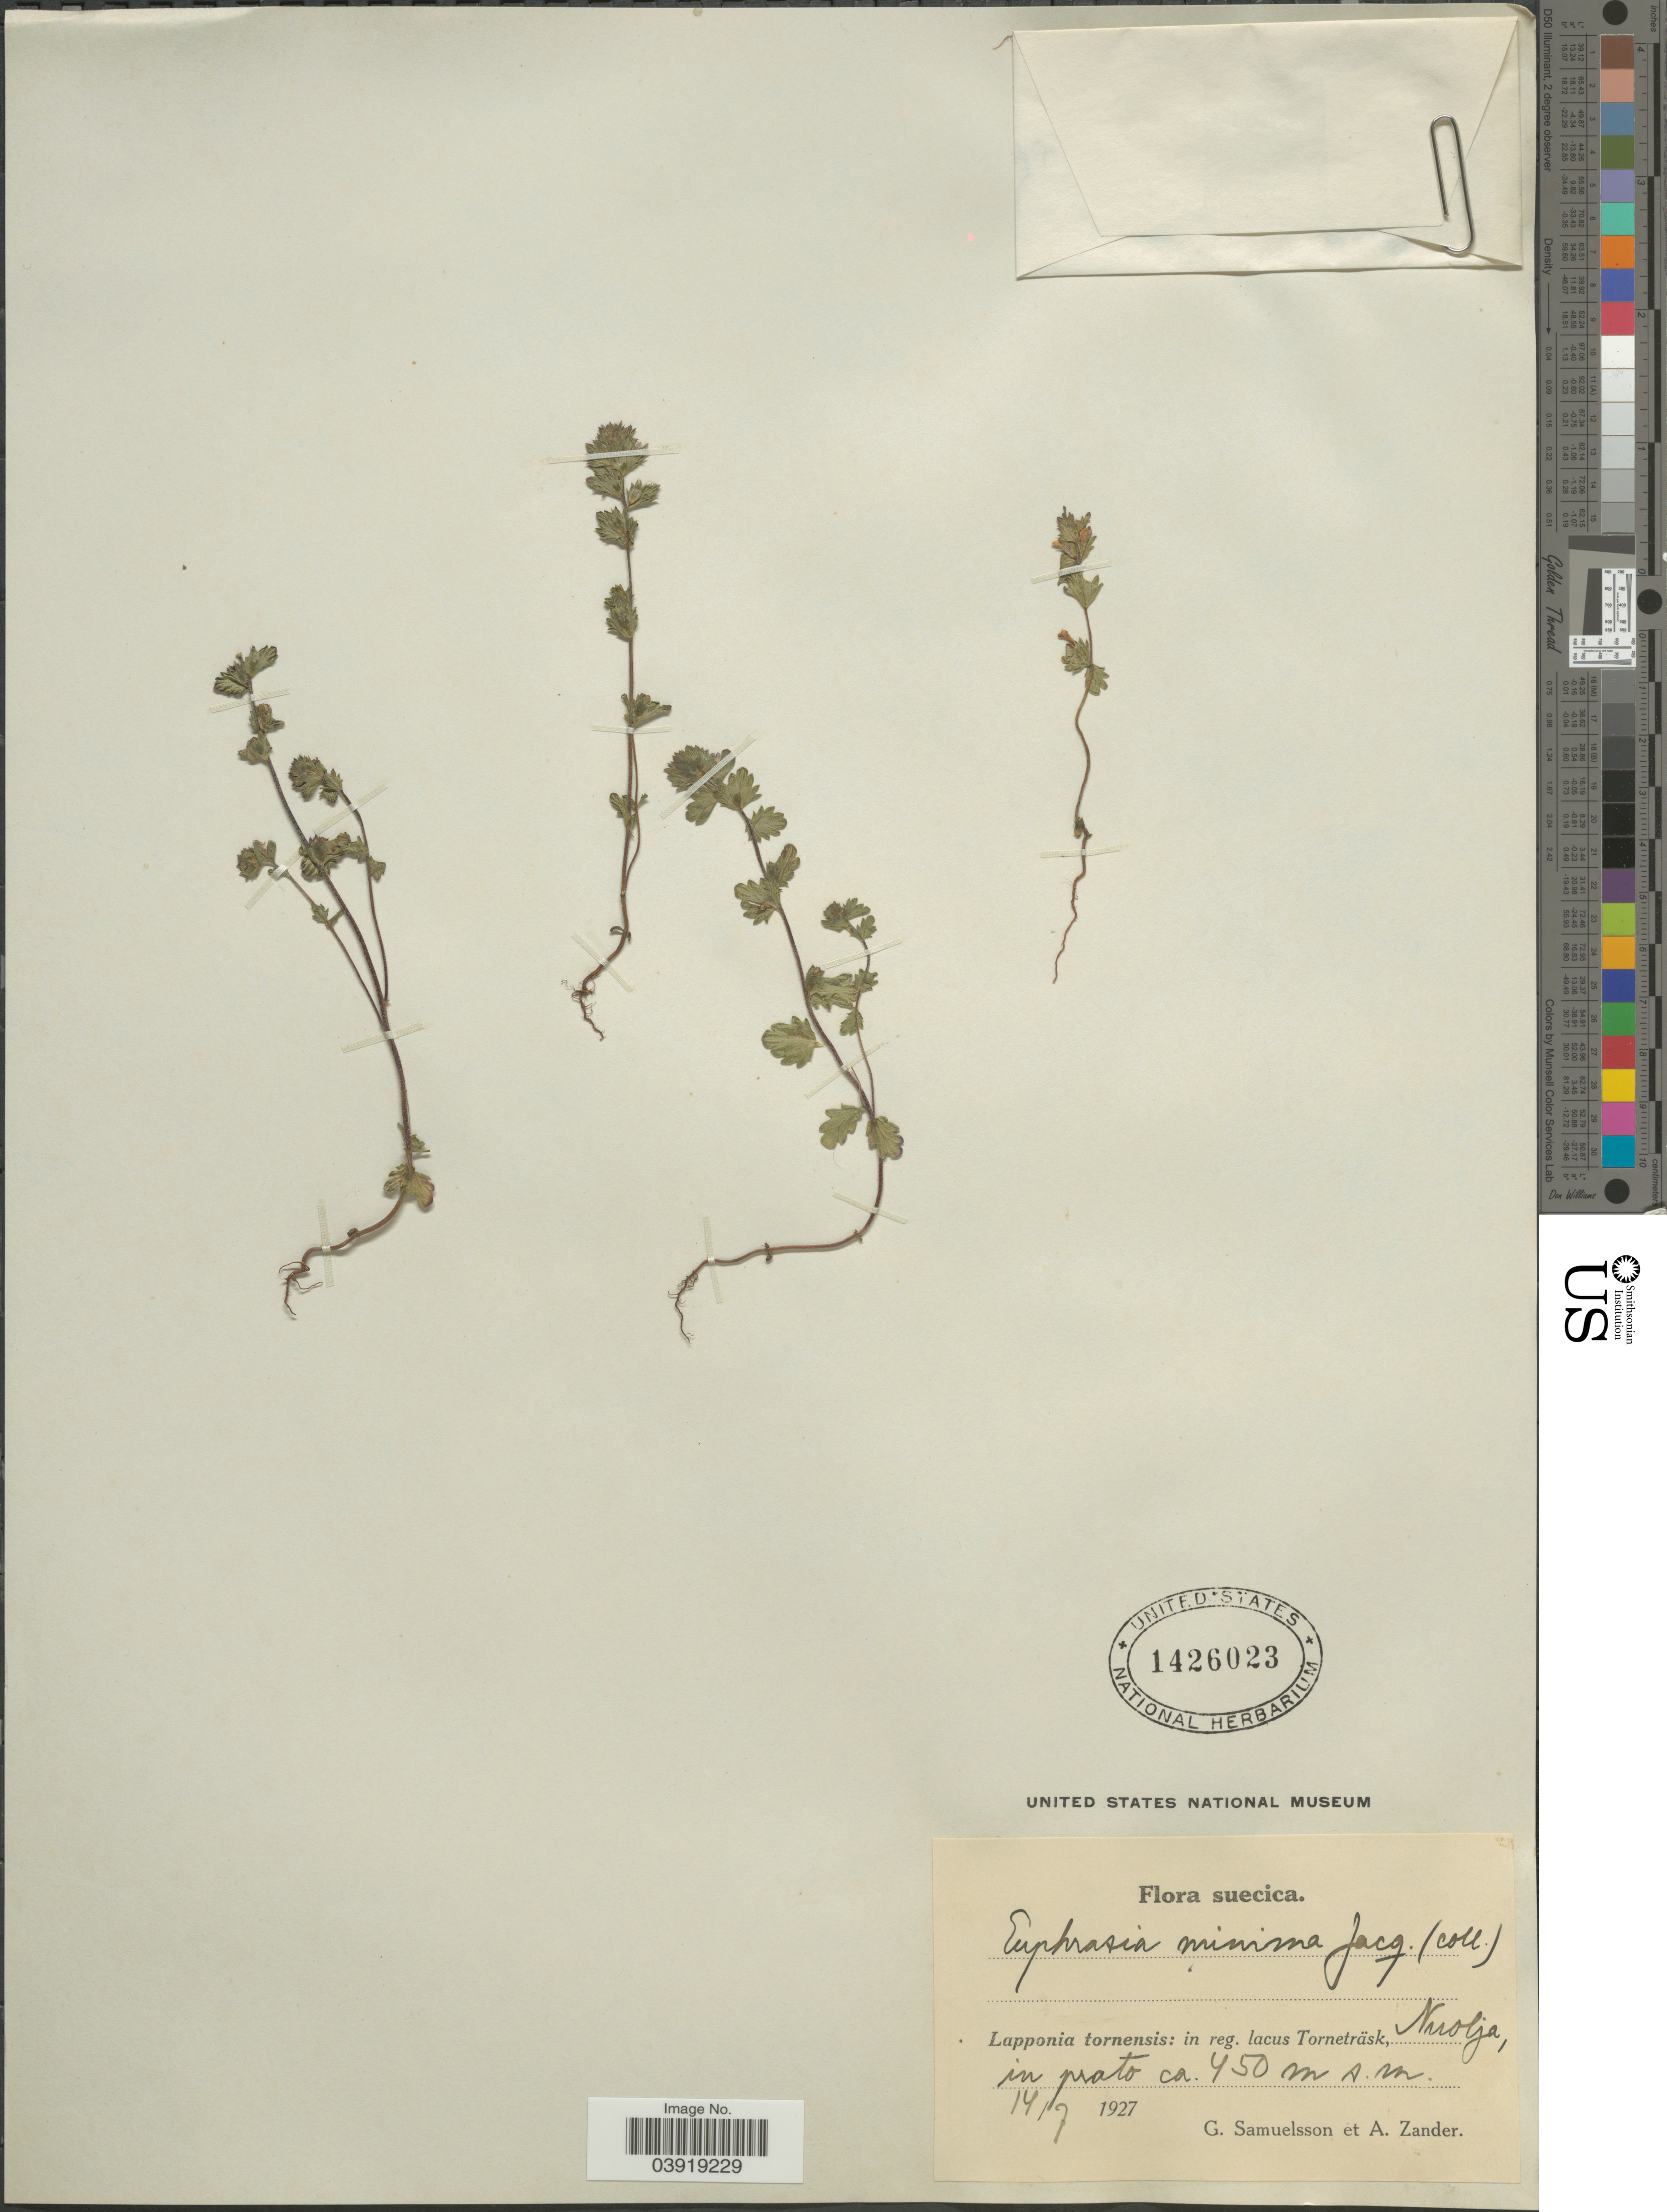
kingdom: Plantae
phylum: Tracheophyta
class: Magnoliopsida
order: Lamiales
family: Orobanchaceae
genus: Euphrasia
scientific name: Euphrasia minima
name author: Schloss.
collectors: G. Samuelsson & A. Zander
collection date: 1927-07-14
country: Sweden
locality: Suecica. Lapponia tornensis: in reg. lacus Torneträsk, Nuolja.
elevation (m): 450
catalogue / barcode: US 1426023